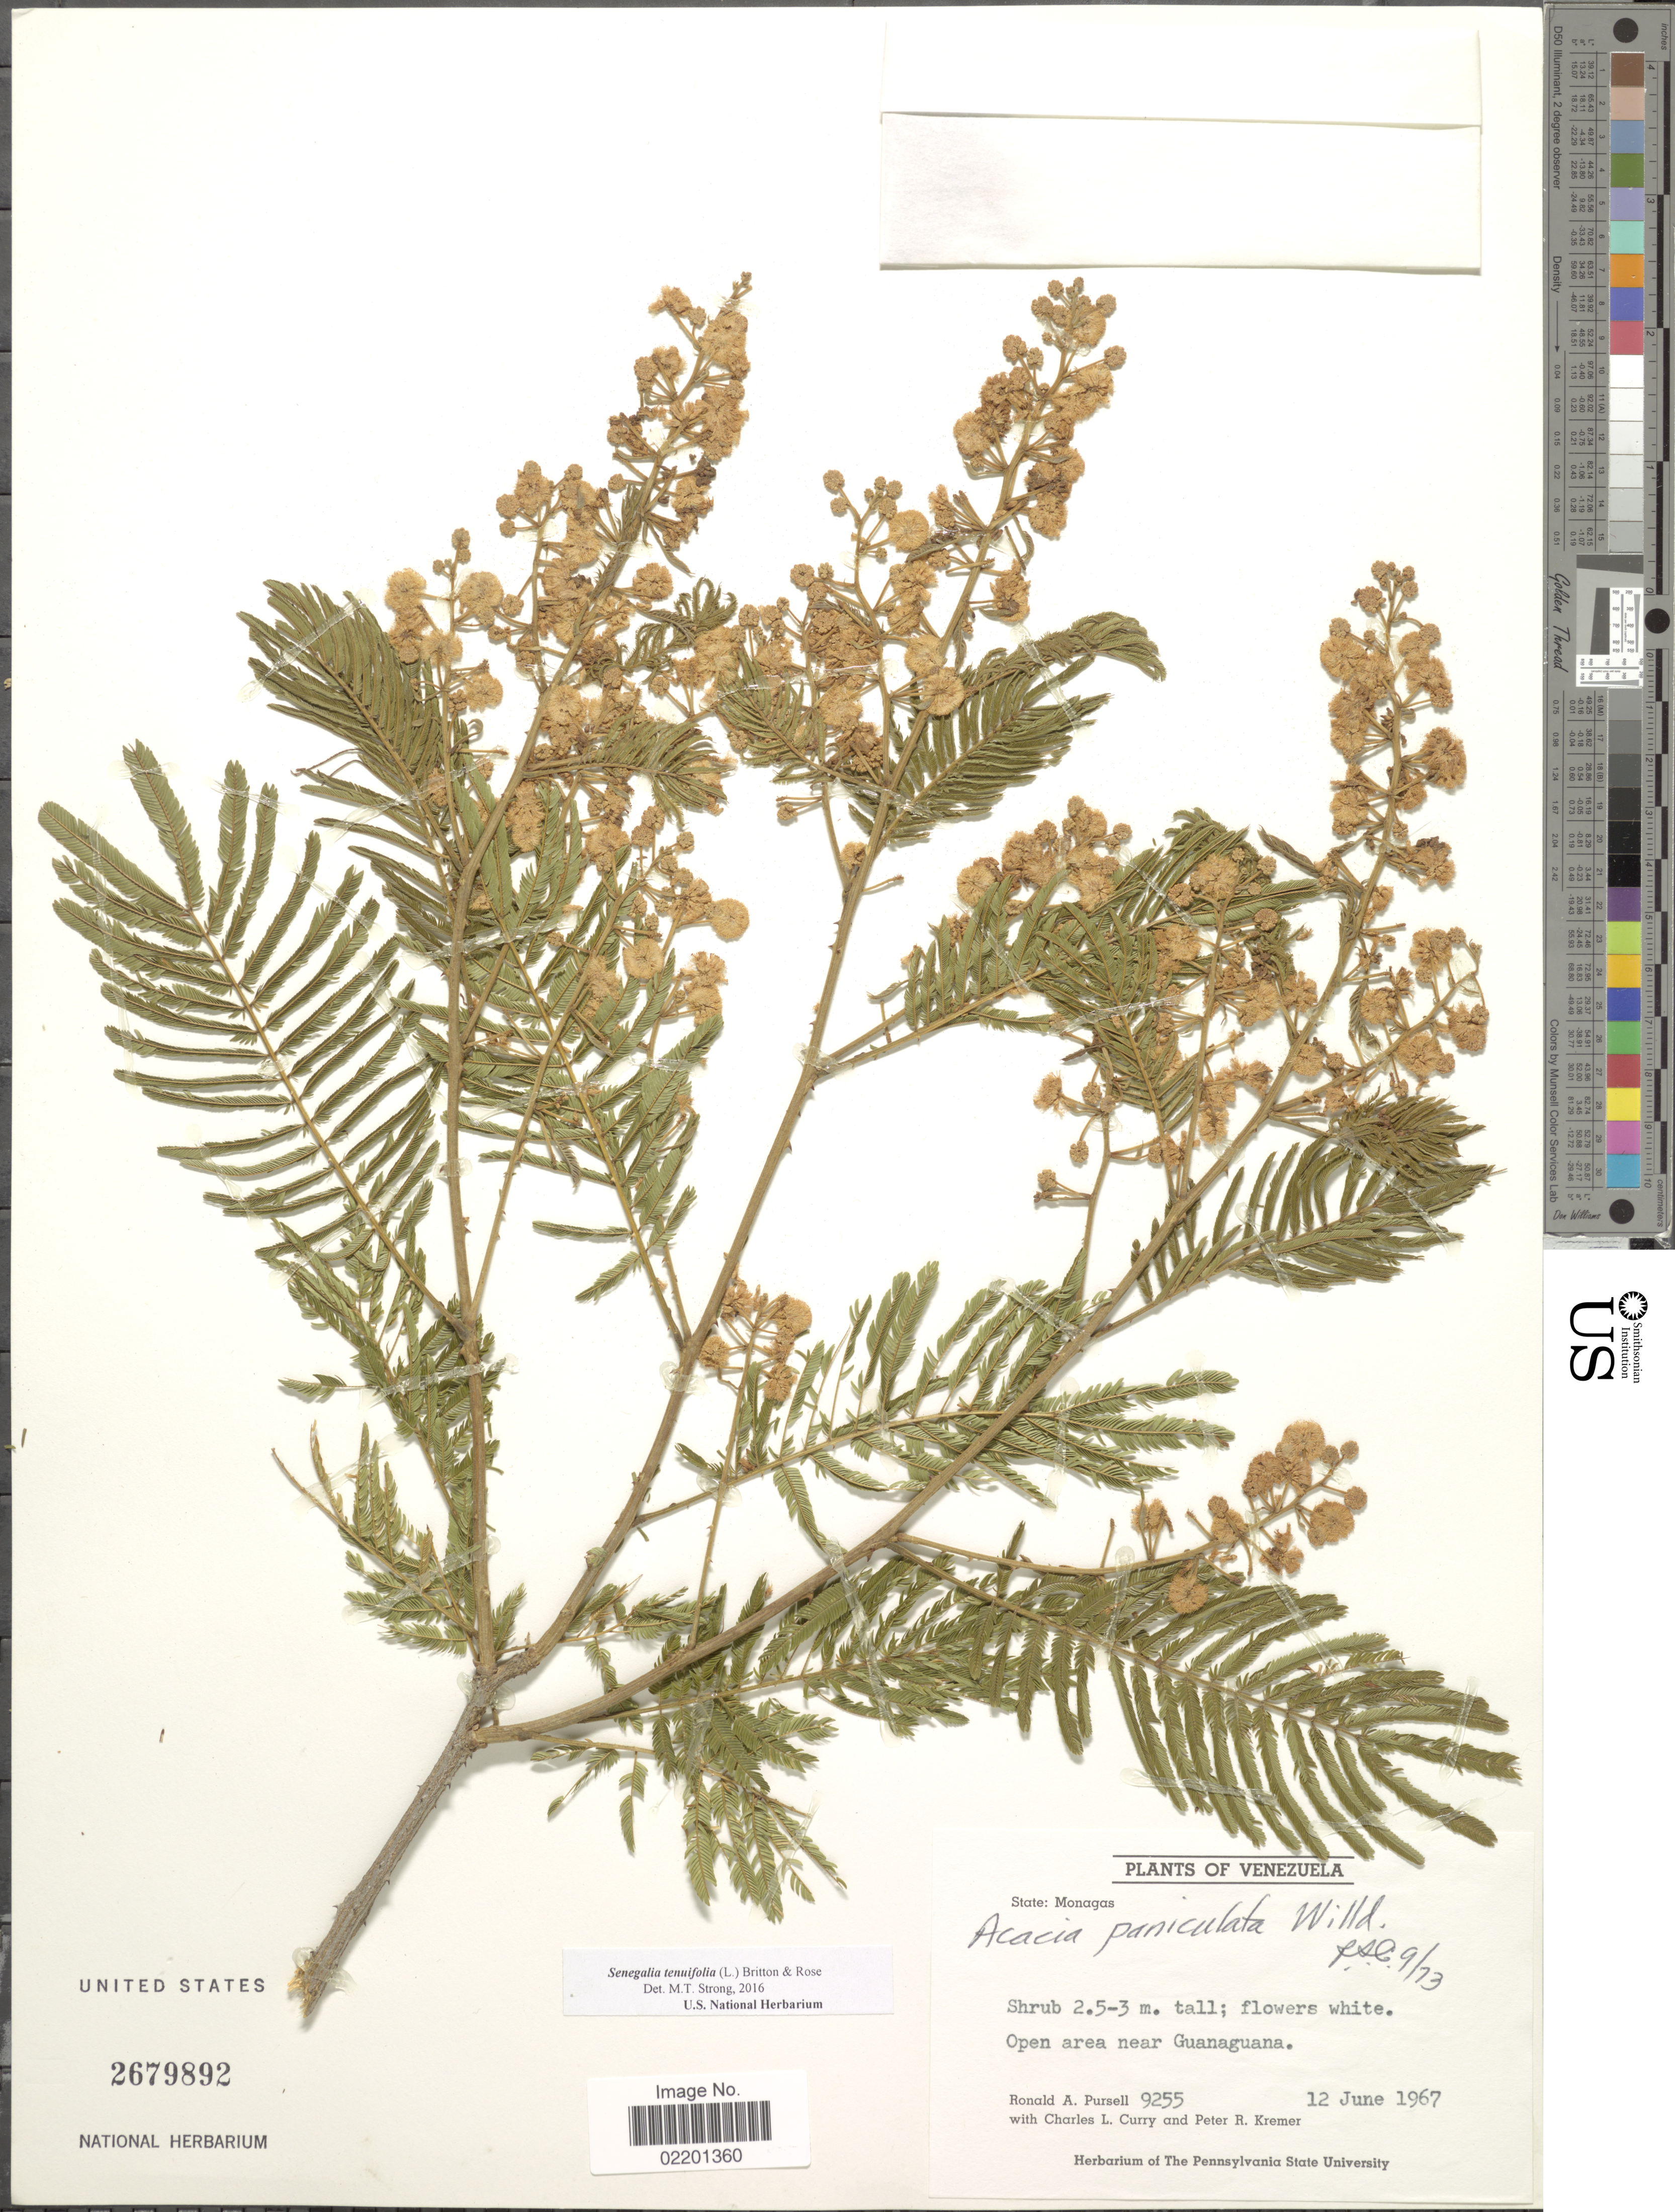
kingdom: Plantae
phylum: Tracheophyta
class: Magnoliopsida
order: Fabales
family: Fabaceae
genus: Senegalia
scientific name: Senegalia tenuifolia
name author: (L.) Britton & Rose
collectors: R. A. Pursell, C. L. Curry & P. Kremer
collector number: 9255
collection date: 1967-06-12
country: Venezuela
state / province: Monagas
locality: State: Monagas, Open area near Guanaguana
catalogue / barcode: US 2679892